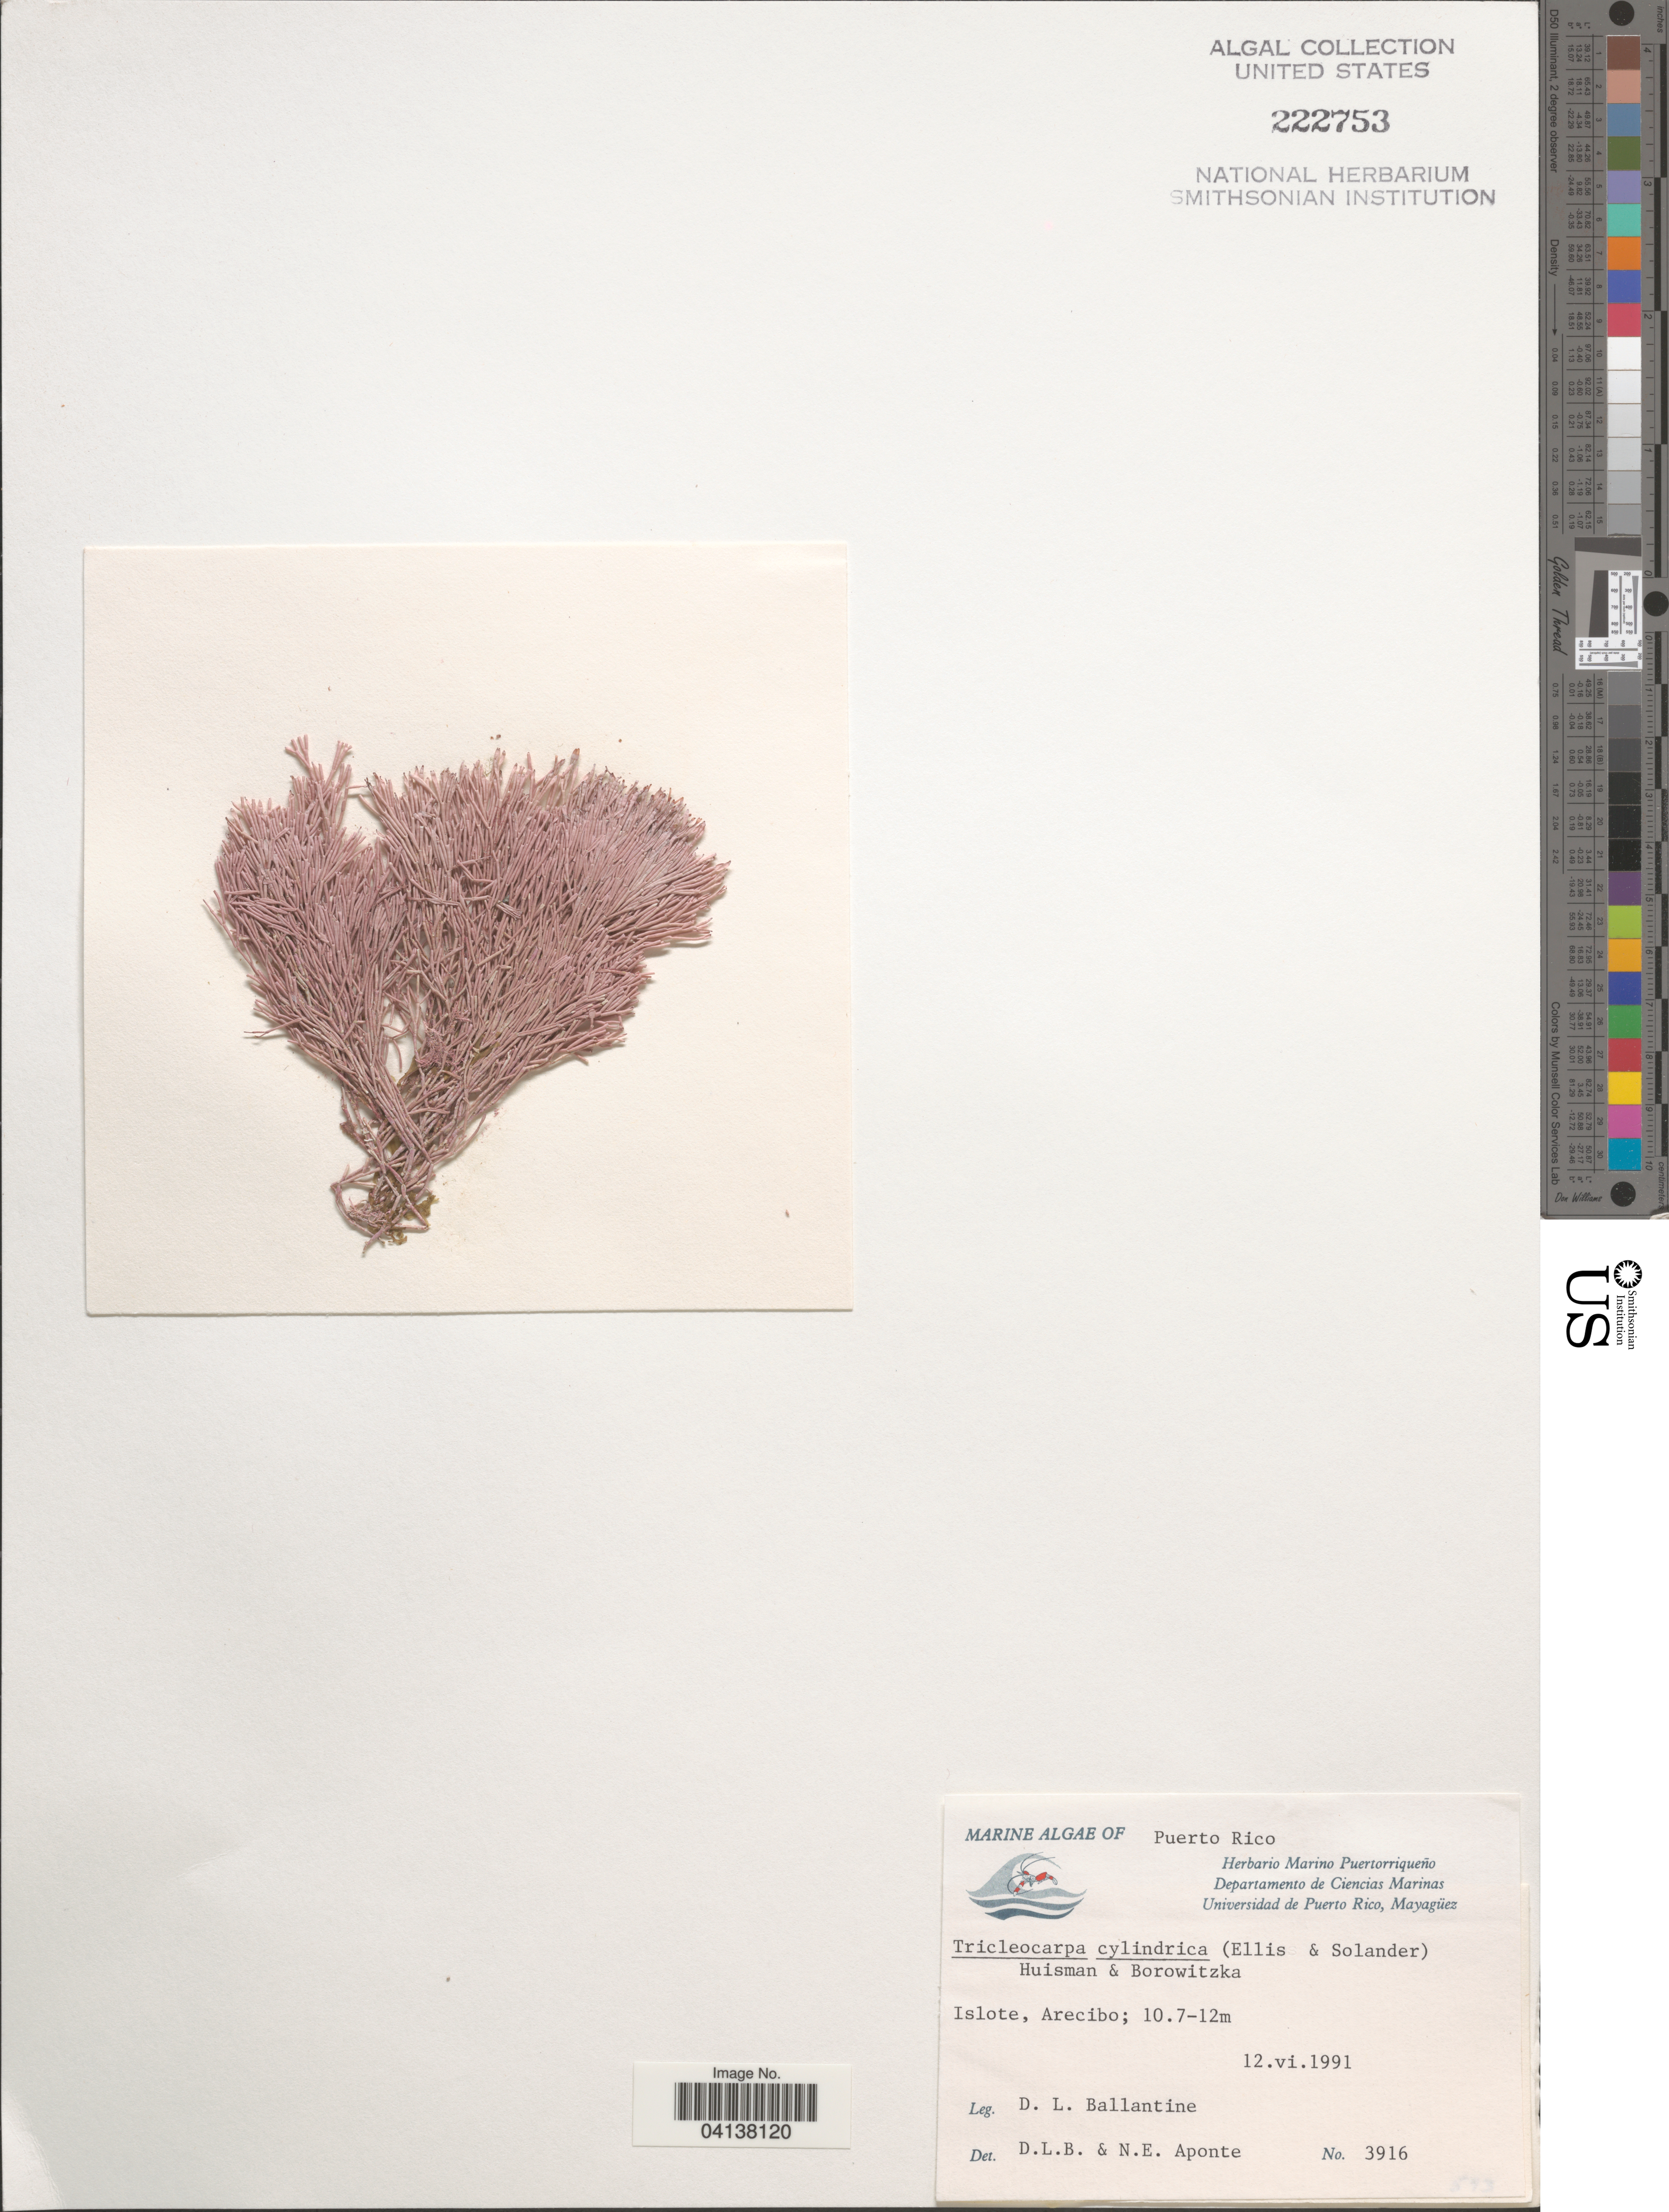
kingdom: Plantae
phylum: Rhodophyta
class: Florideophyceae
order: Nemaliales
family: Galaxauraceae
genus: Tricleocarpa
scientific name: Tricleocarpa cylindrica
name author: (Ellis & Sol.) Huisman & Borowitzka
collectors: D.L. Ballantine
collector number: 3916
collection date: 1991-06-12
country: Puerto Rico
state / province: Arecibo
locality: Islote.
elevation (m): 10.7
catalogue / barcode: US 222753